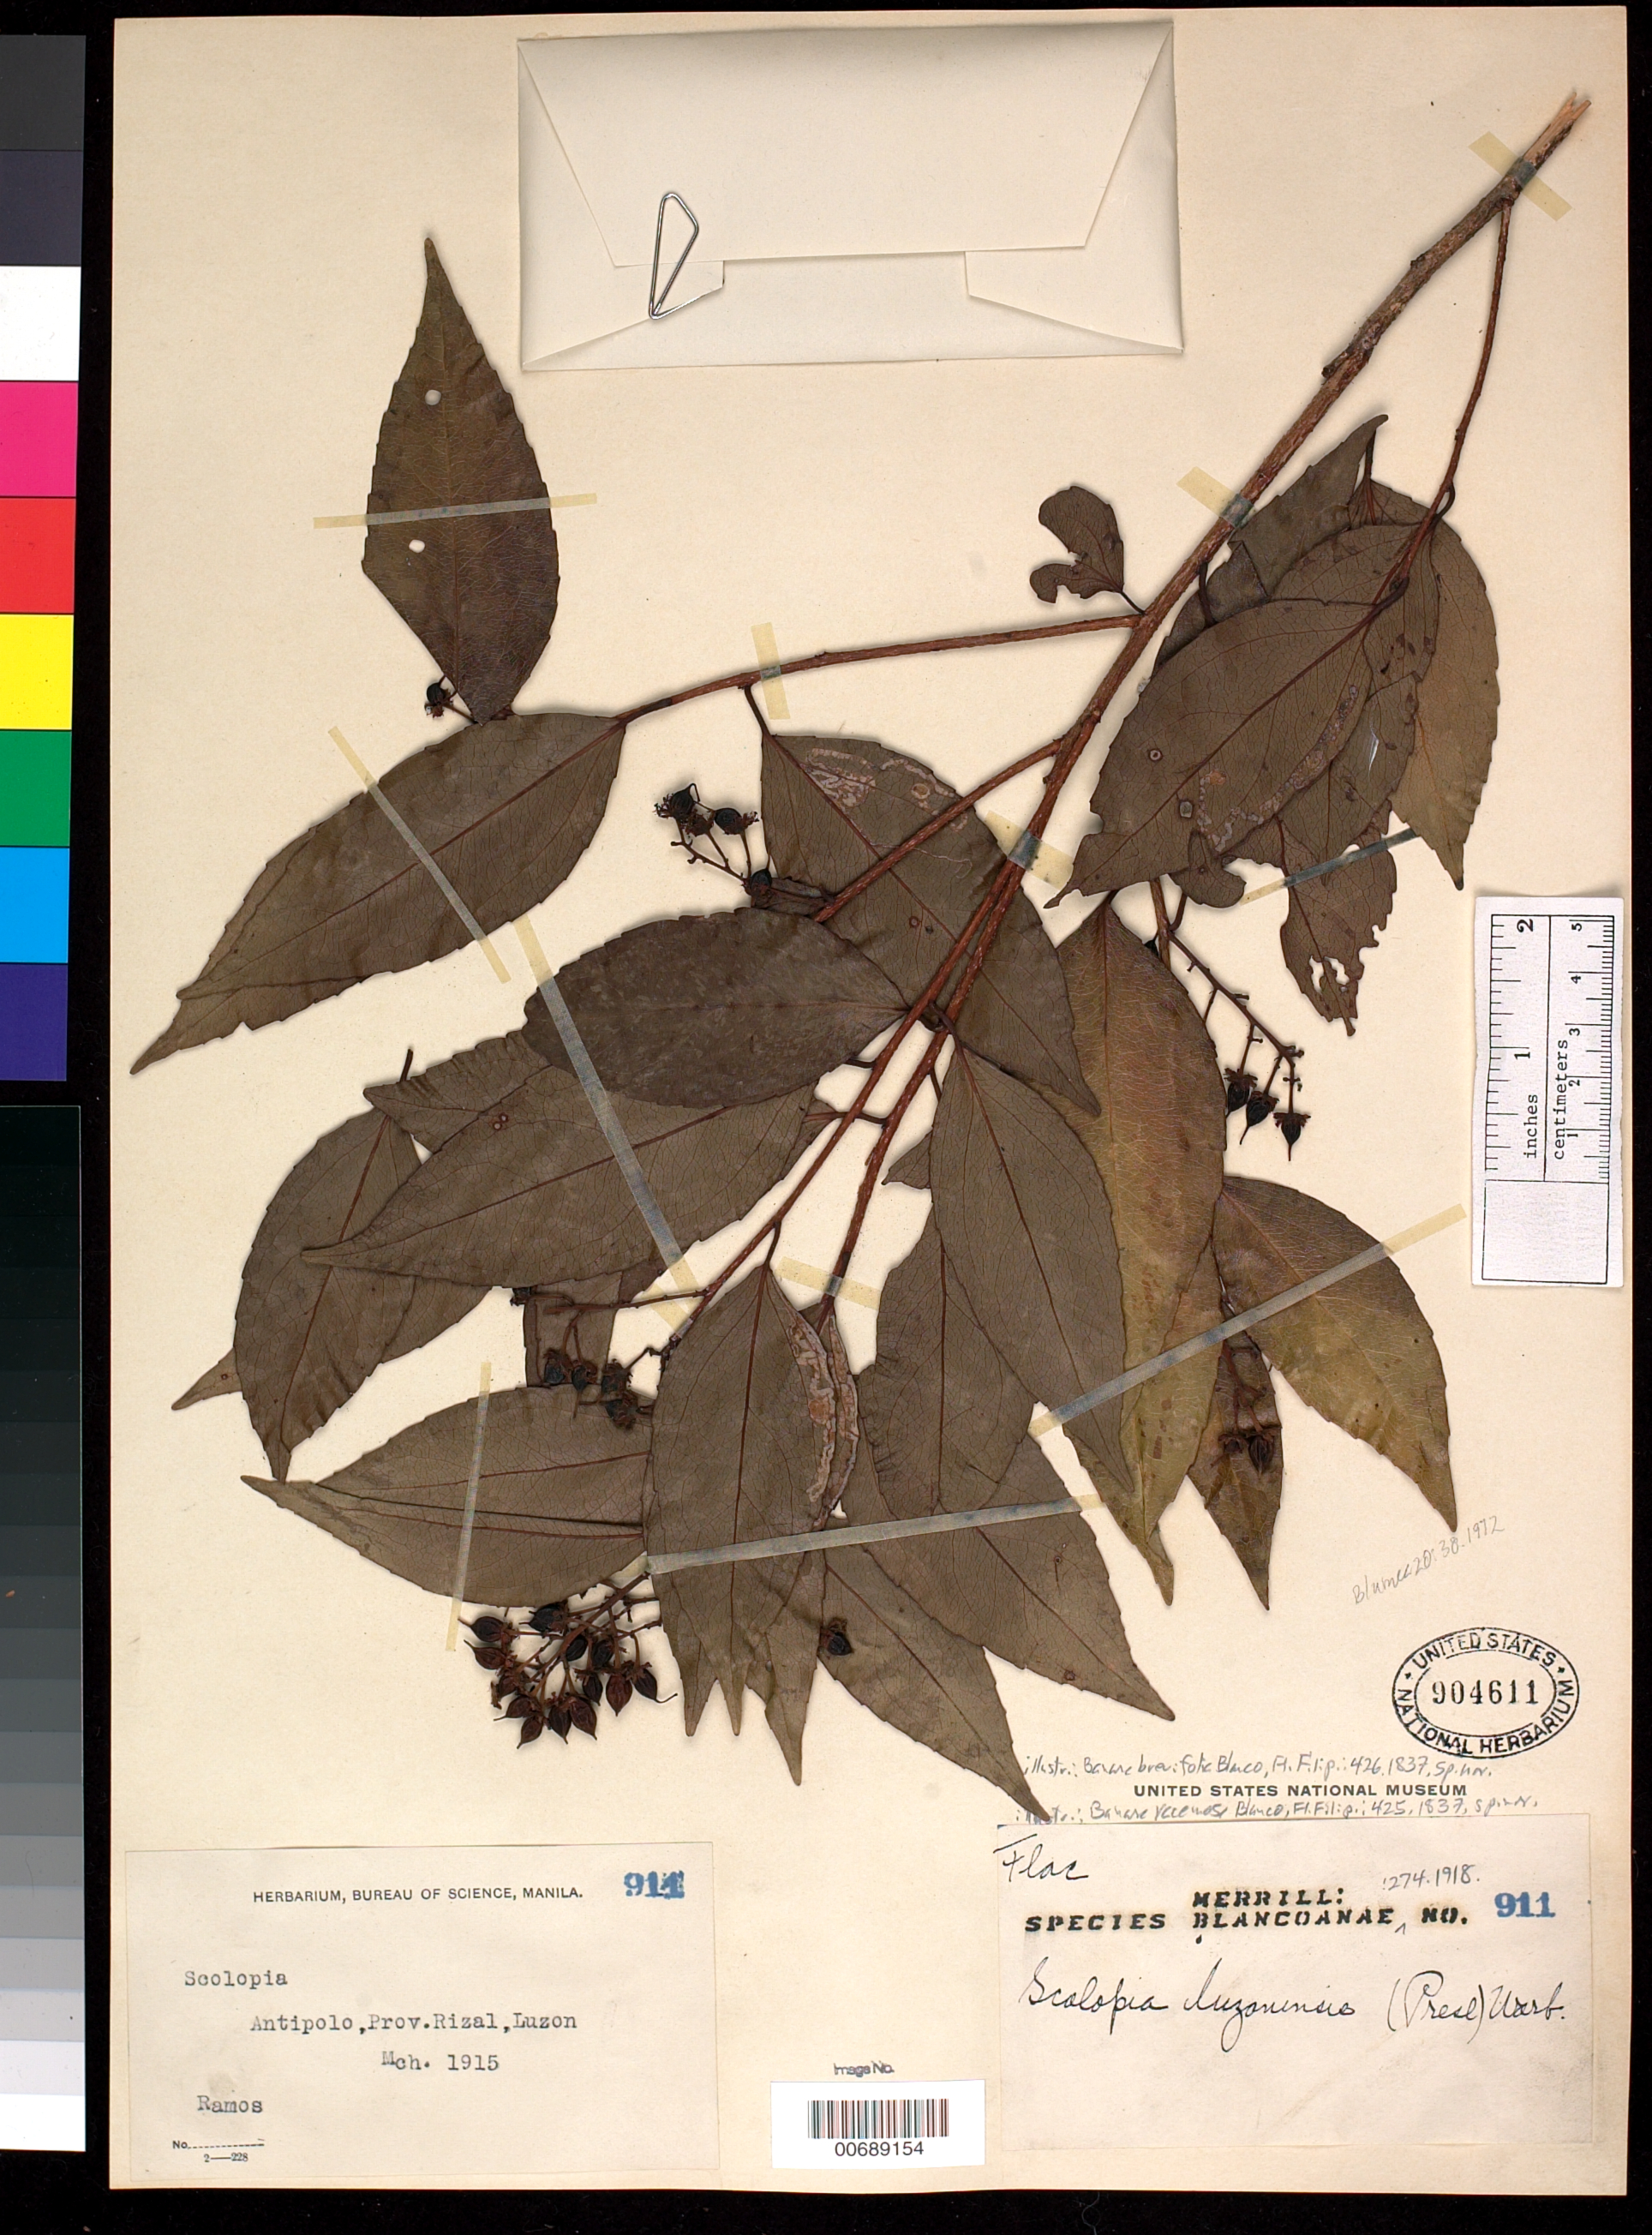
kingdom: Plantae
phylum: Tracheophyta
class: Magnoliopsida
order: Malpighiales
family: Salicaceae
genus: Scolopia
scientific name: Scolopia luzonensis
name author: (C. Presl) Warb.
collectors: M. Ramos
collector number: Sp. Blancoan. 0911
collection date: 1915-03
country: Philippines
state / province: Calabarzon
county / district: Rizal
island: Luzon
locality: Antipolo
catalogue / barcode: US 904611